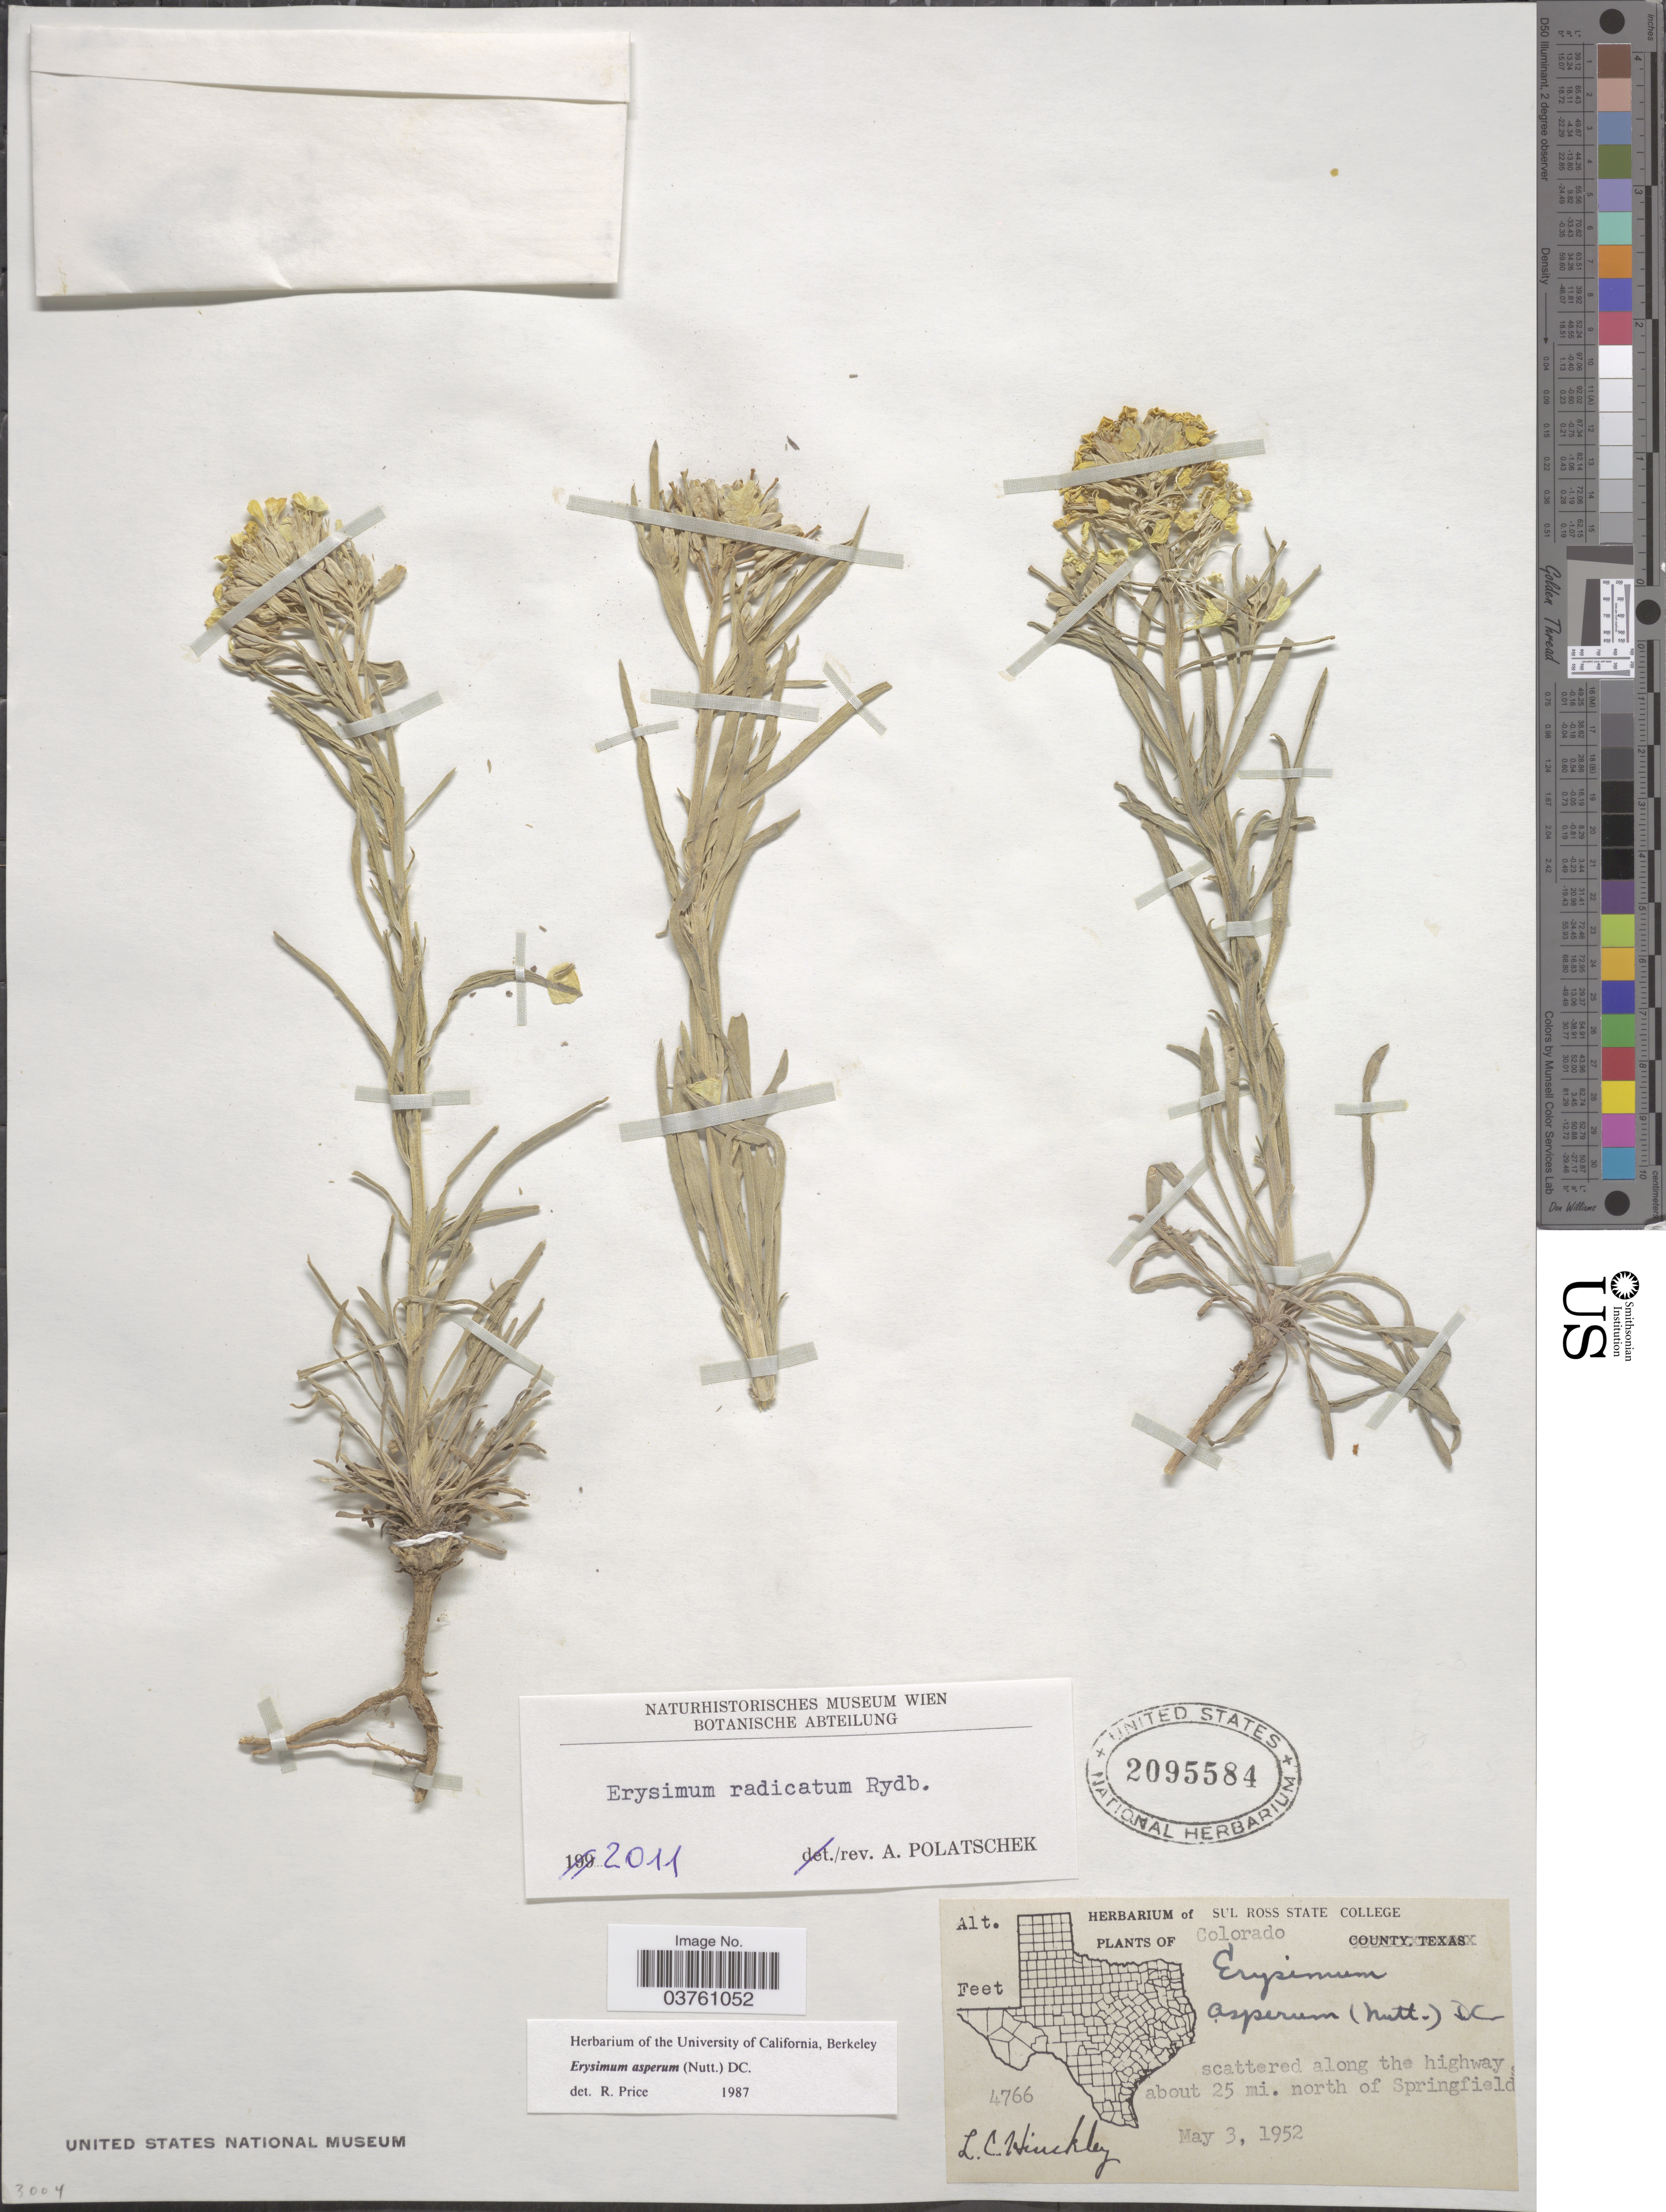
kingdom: Plantae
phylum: Tracheophyta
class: Magnoliopsida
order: Brassicales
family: Brassicaceae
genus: Erysimum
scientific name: Erysimum radicatum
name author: Rydb.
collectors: L. Hinckley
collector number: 4766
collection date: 1952-05-03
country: United States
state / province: Colorado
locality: Scattered along the highway about 25 mi. north of Springfield.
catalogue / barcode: US 2095584